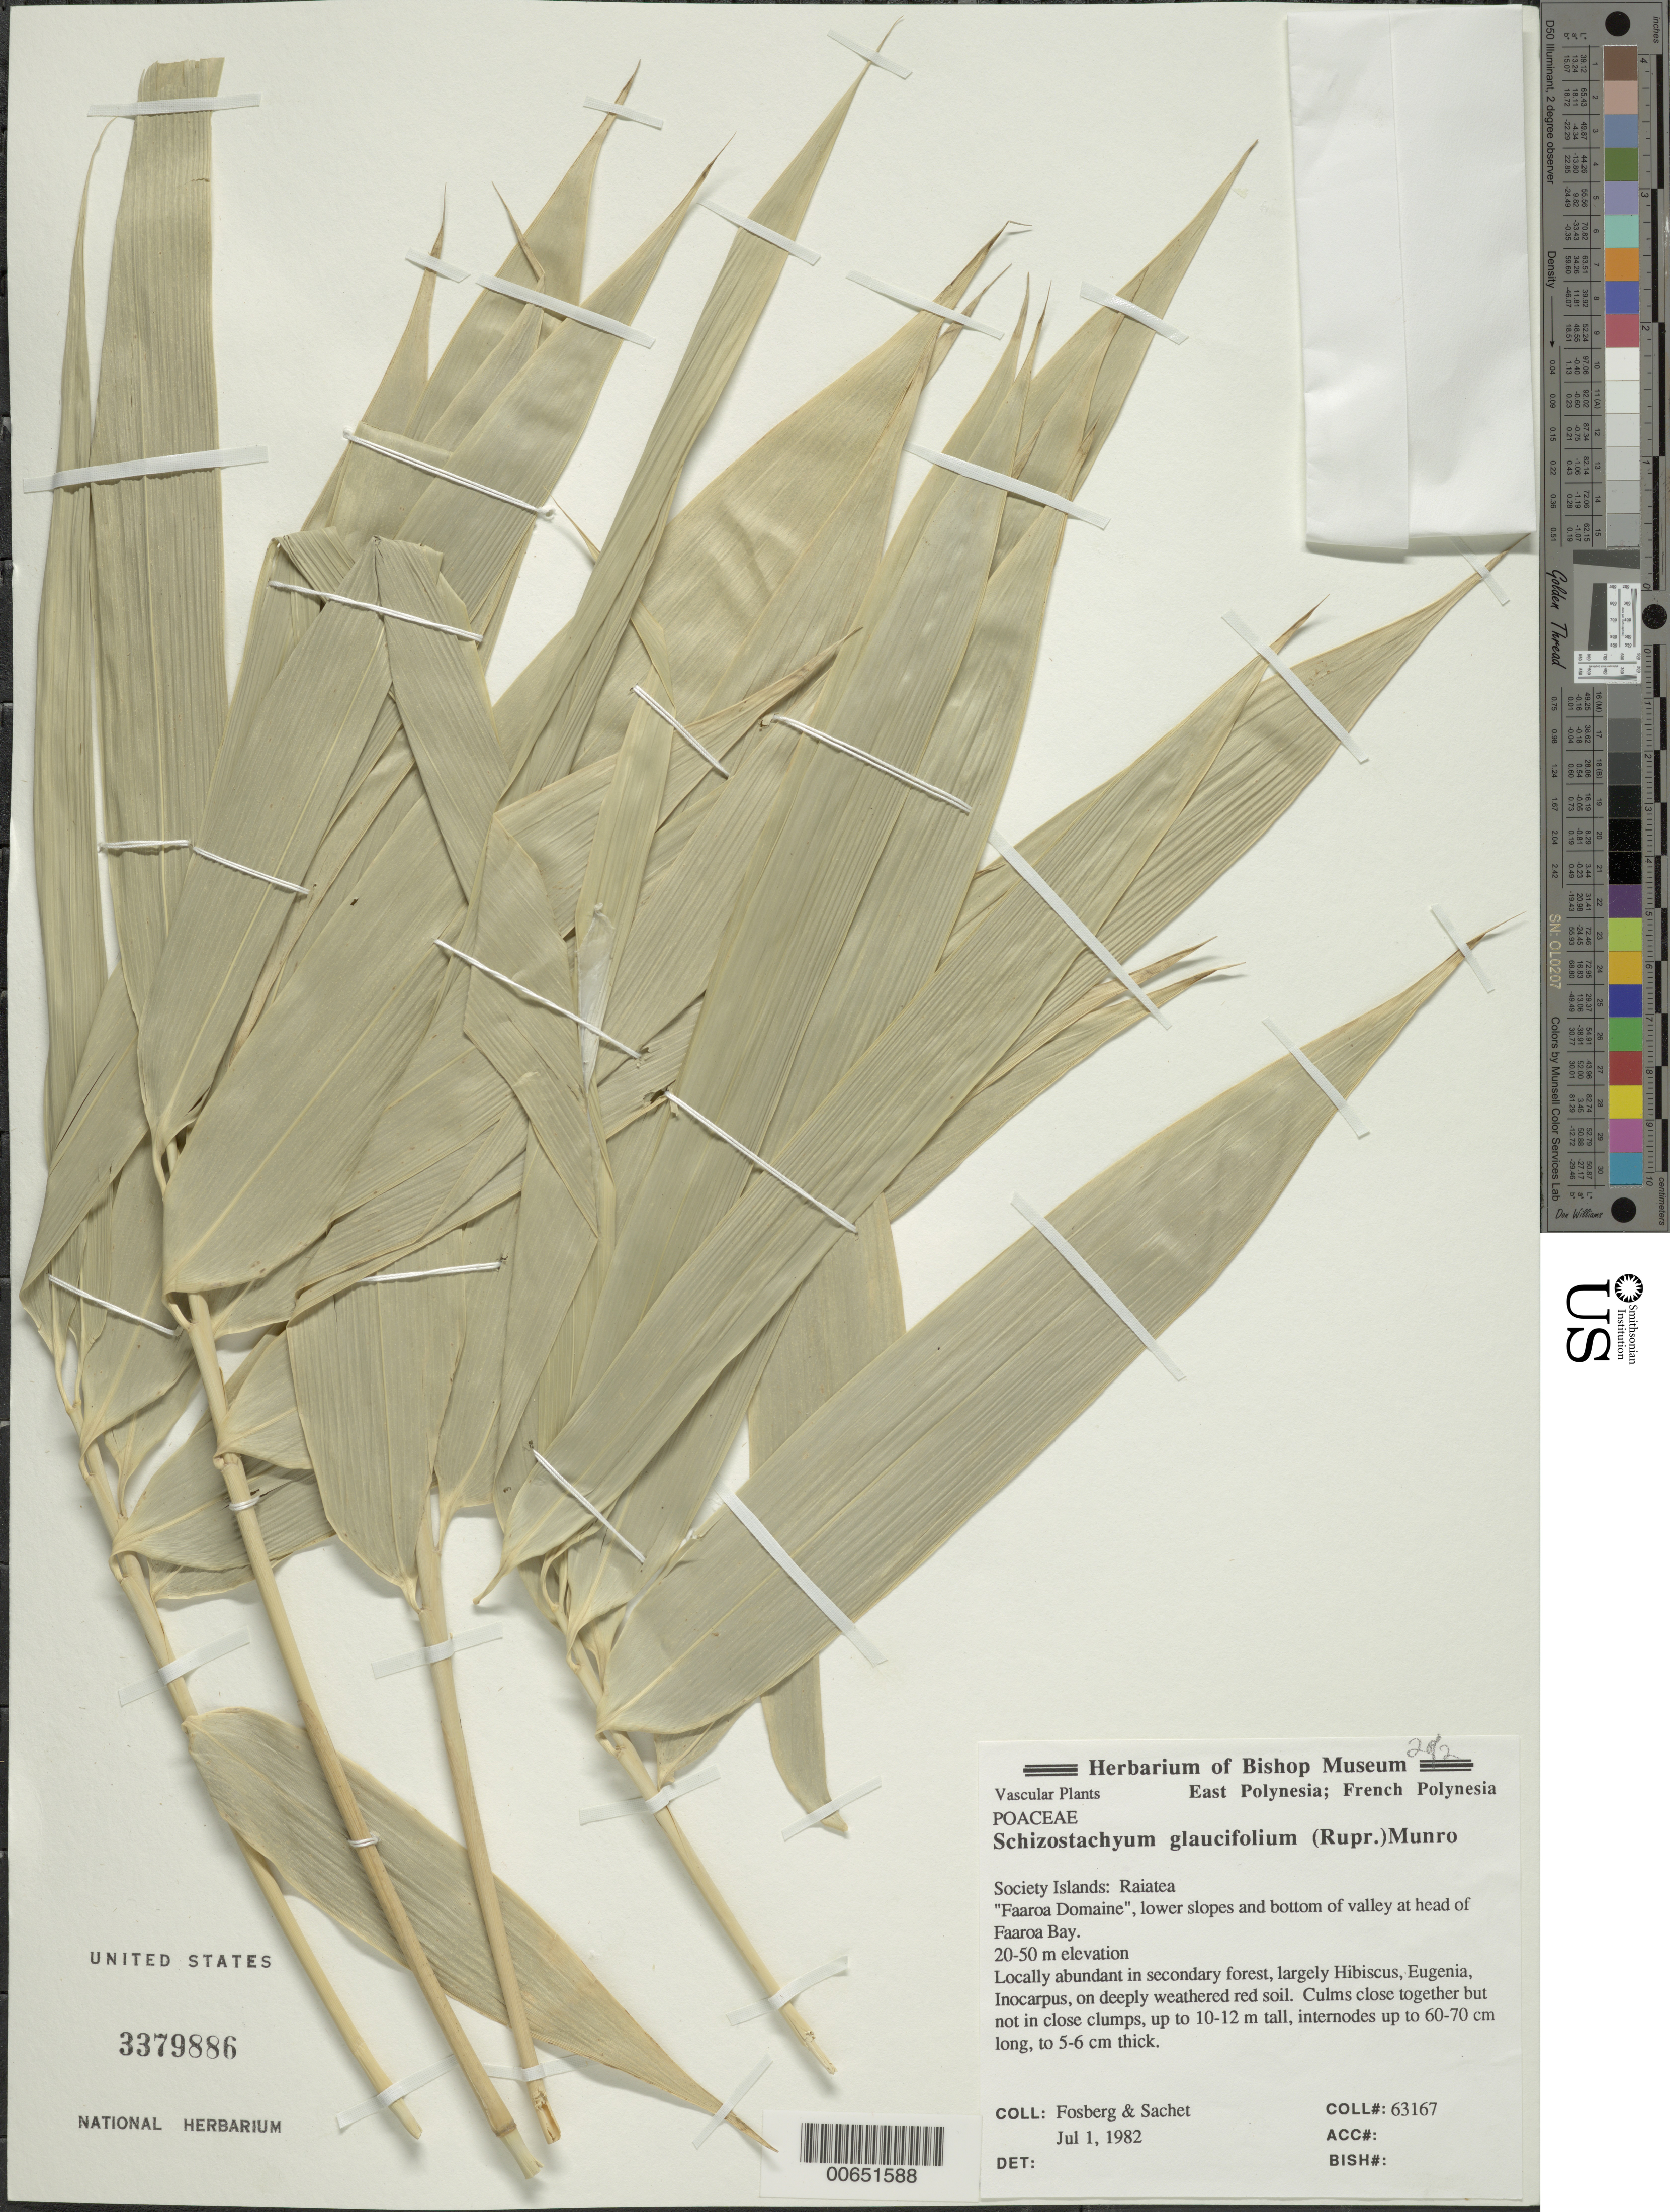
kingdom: Plantae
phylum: Tracheophyta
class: Liliopsida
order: Poales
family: Poaceae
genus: Schizostachyum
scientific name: Schizostachyum glaucifolium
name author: (Rupr.) Munro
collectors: F. R. Fosberg & M.-H. Sachet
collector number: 63167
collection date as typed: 01 Jul 1982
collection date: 1982-07-01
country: French Polynesia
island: Raiatea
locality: Faaroa domaine [Society Is.]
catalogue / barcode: US 3379886